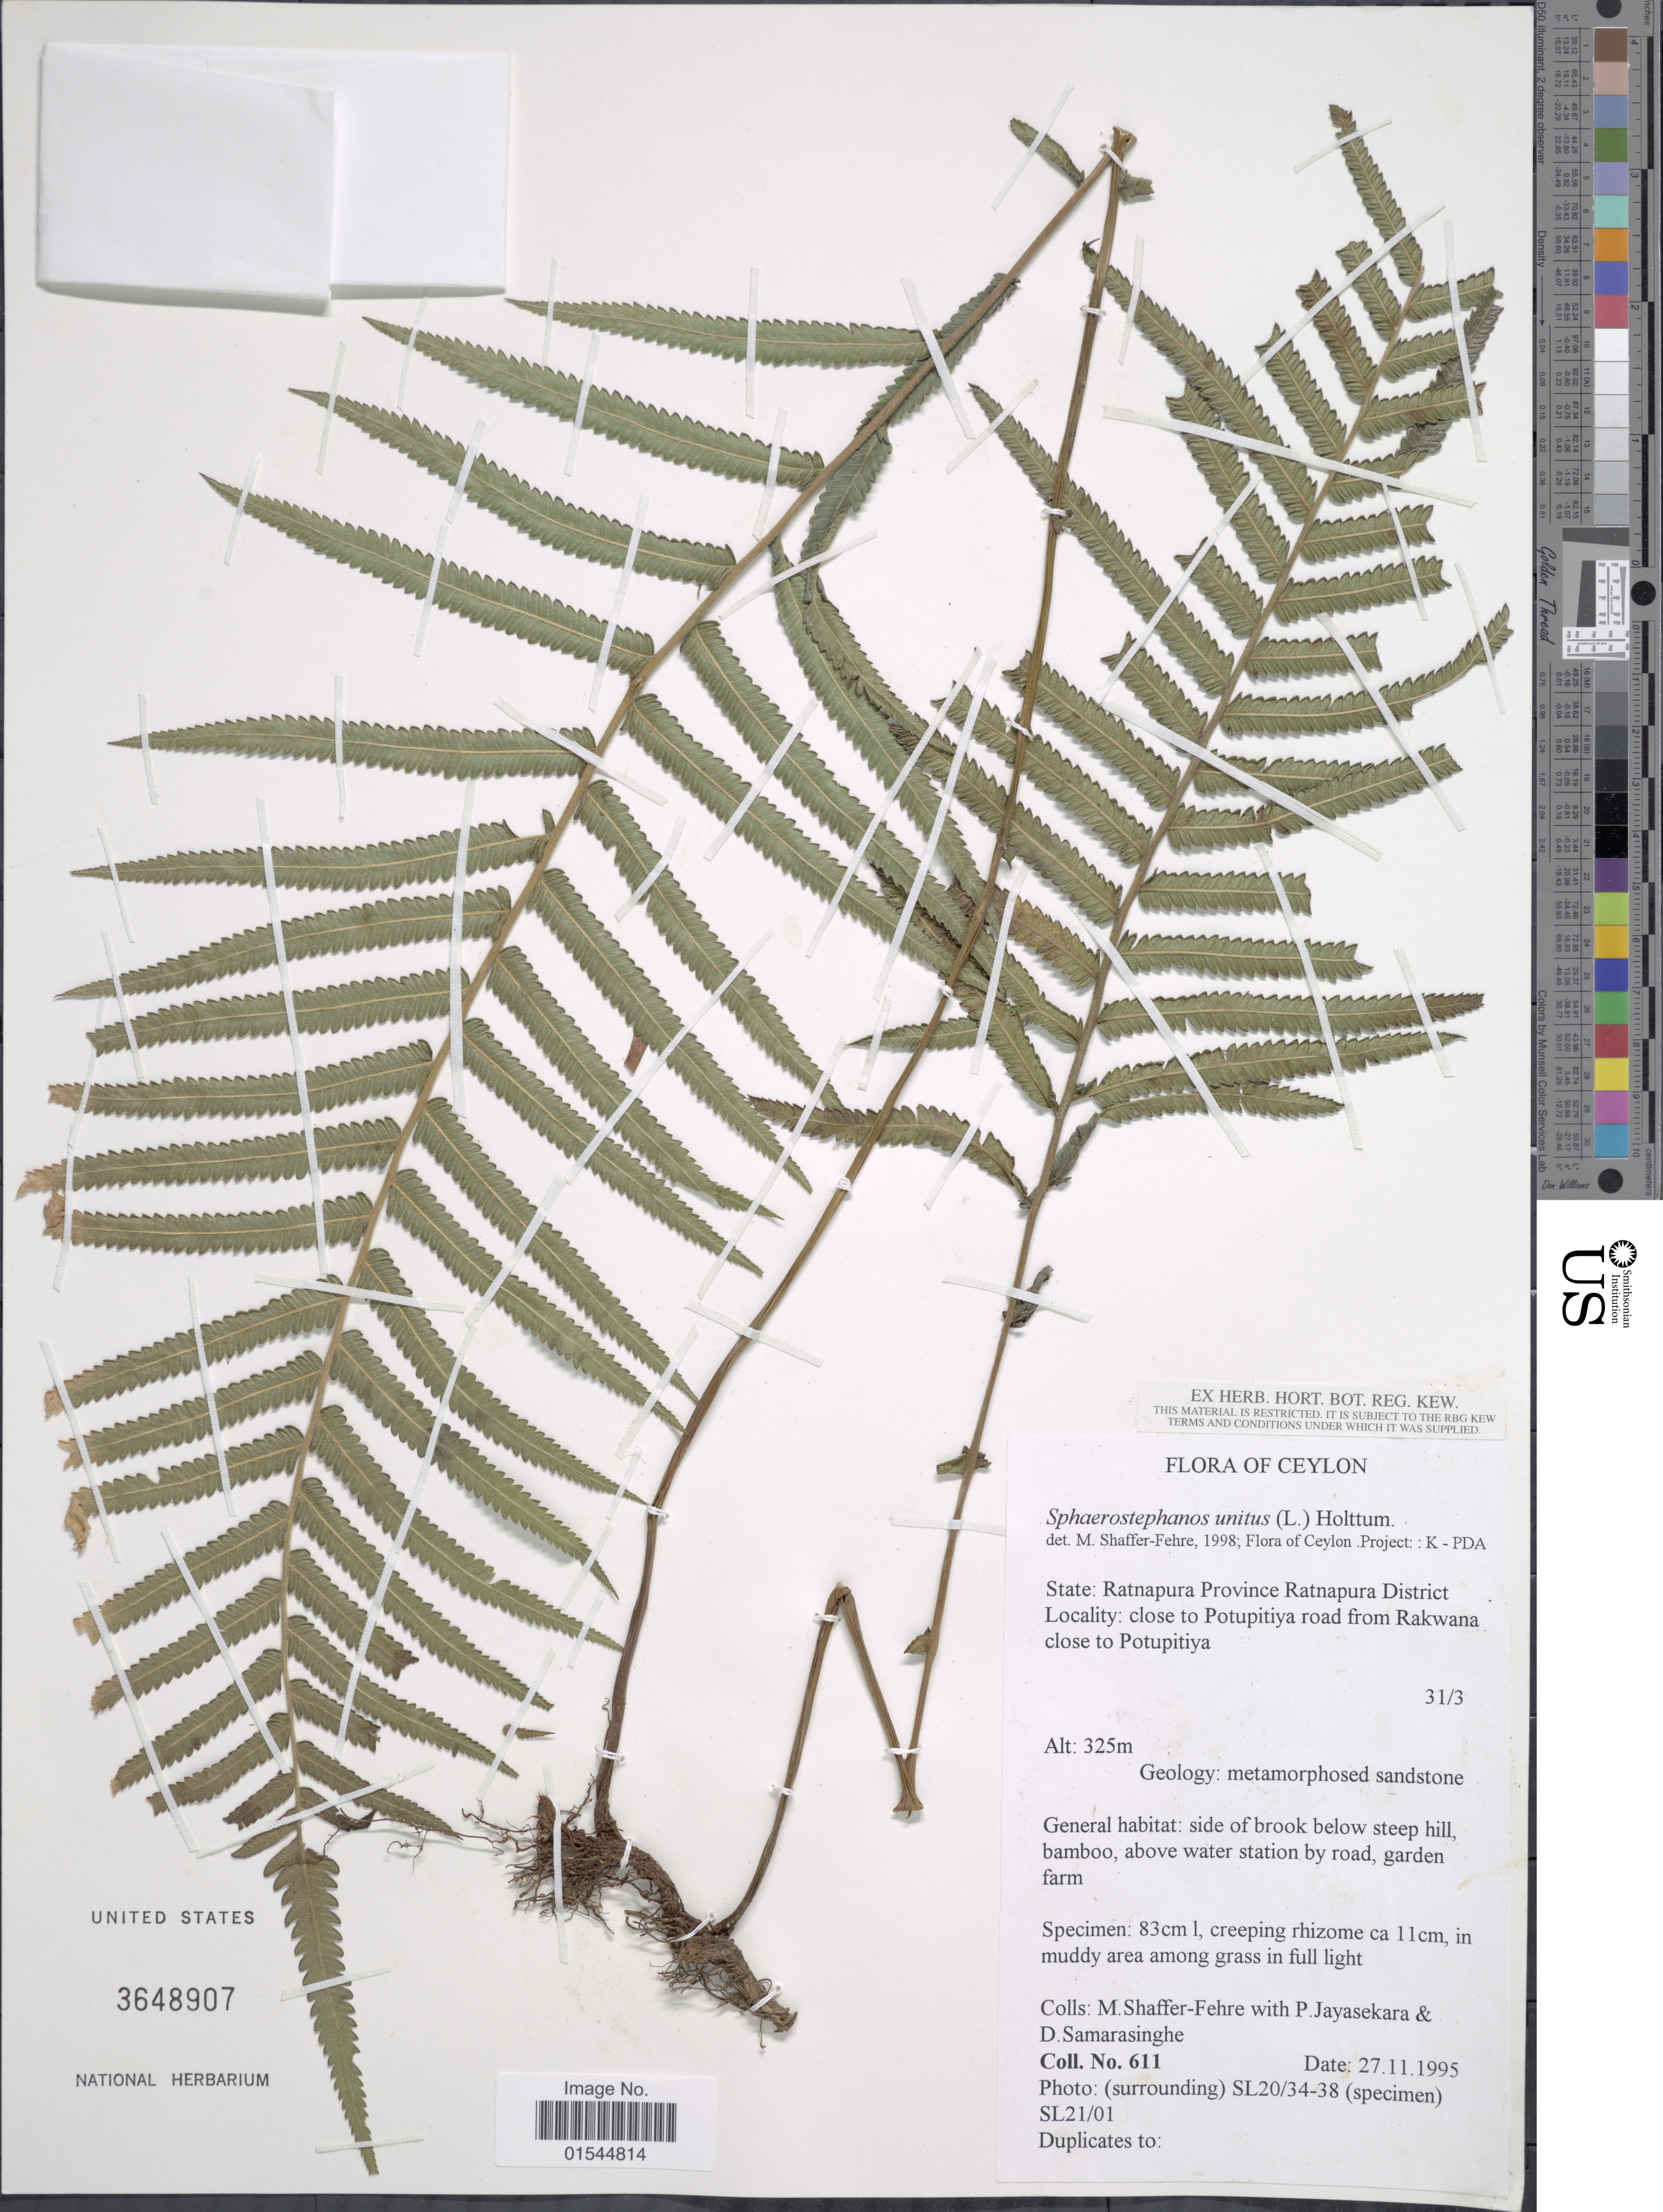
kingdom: Plantae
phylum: Tracheophyta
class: Polypodiopsida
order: Polypodiales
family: Thelypteridaceae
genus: Sphaerostephanos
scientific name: Sphaerostephanos unitus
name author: (L.) Holttum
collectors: M. Shaffer-Fehre, P. Jayasekera & D. Samarasinghe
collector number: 611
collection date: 1995-11-27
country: Sri Lanka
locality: Ratnapura Province Ratnapura District, close to Potupitiya road from Rakwana close to Potupitiya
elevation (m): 325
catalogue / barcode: US 3648907